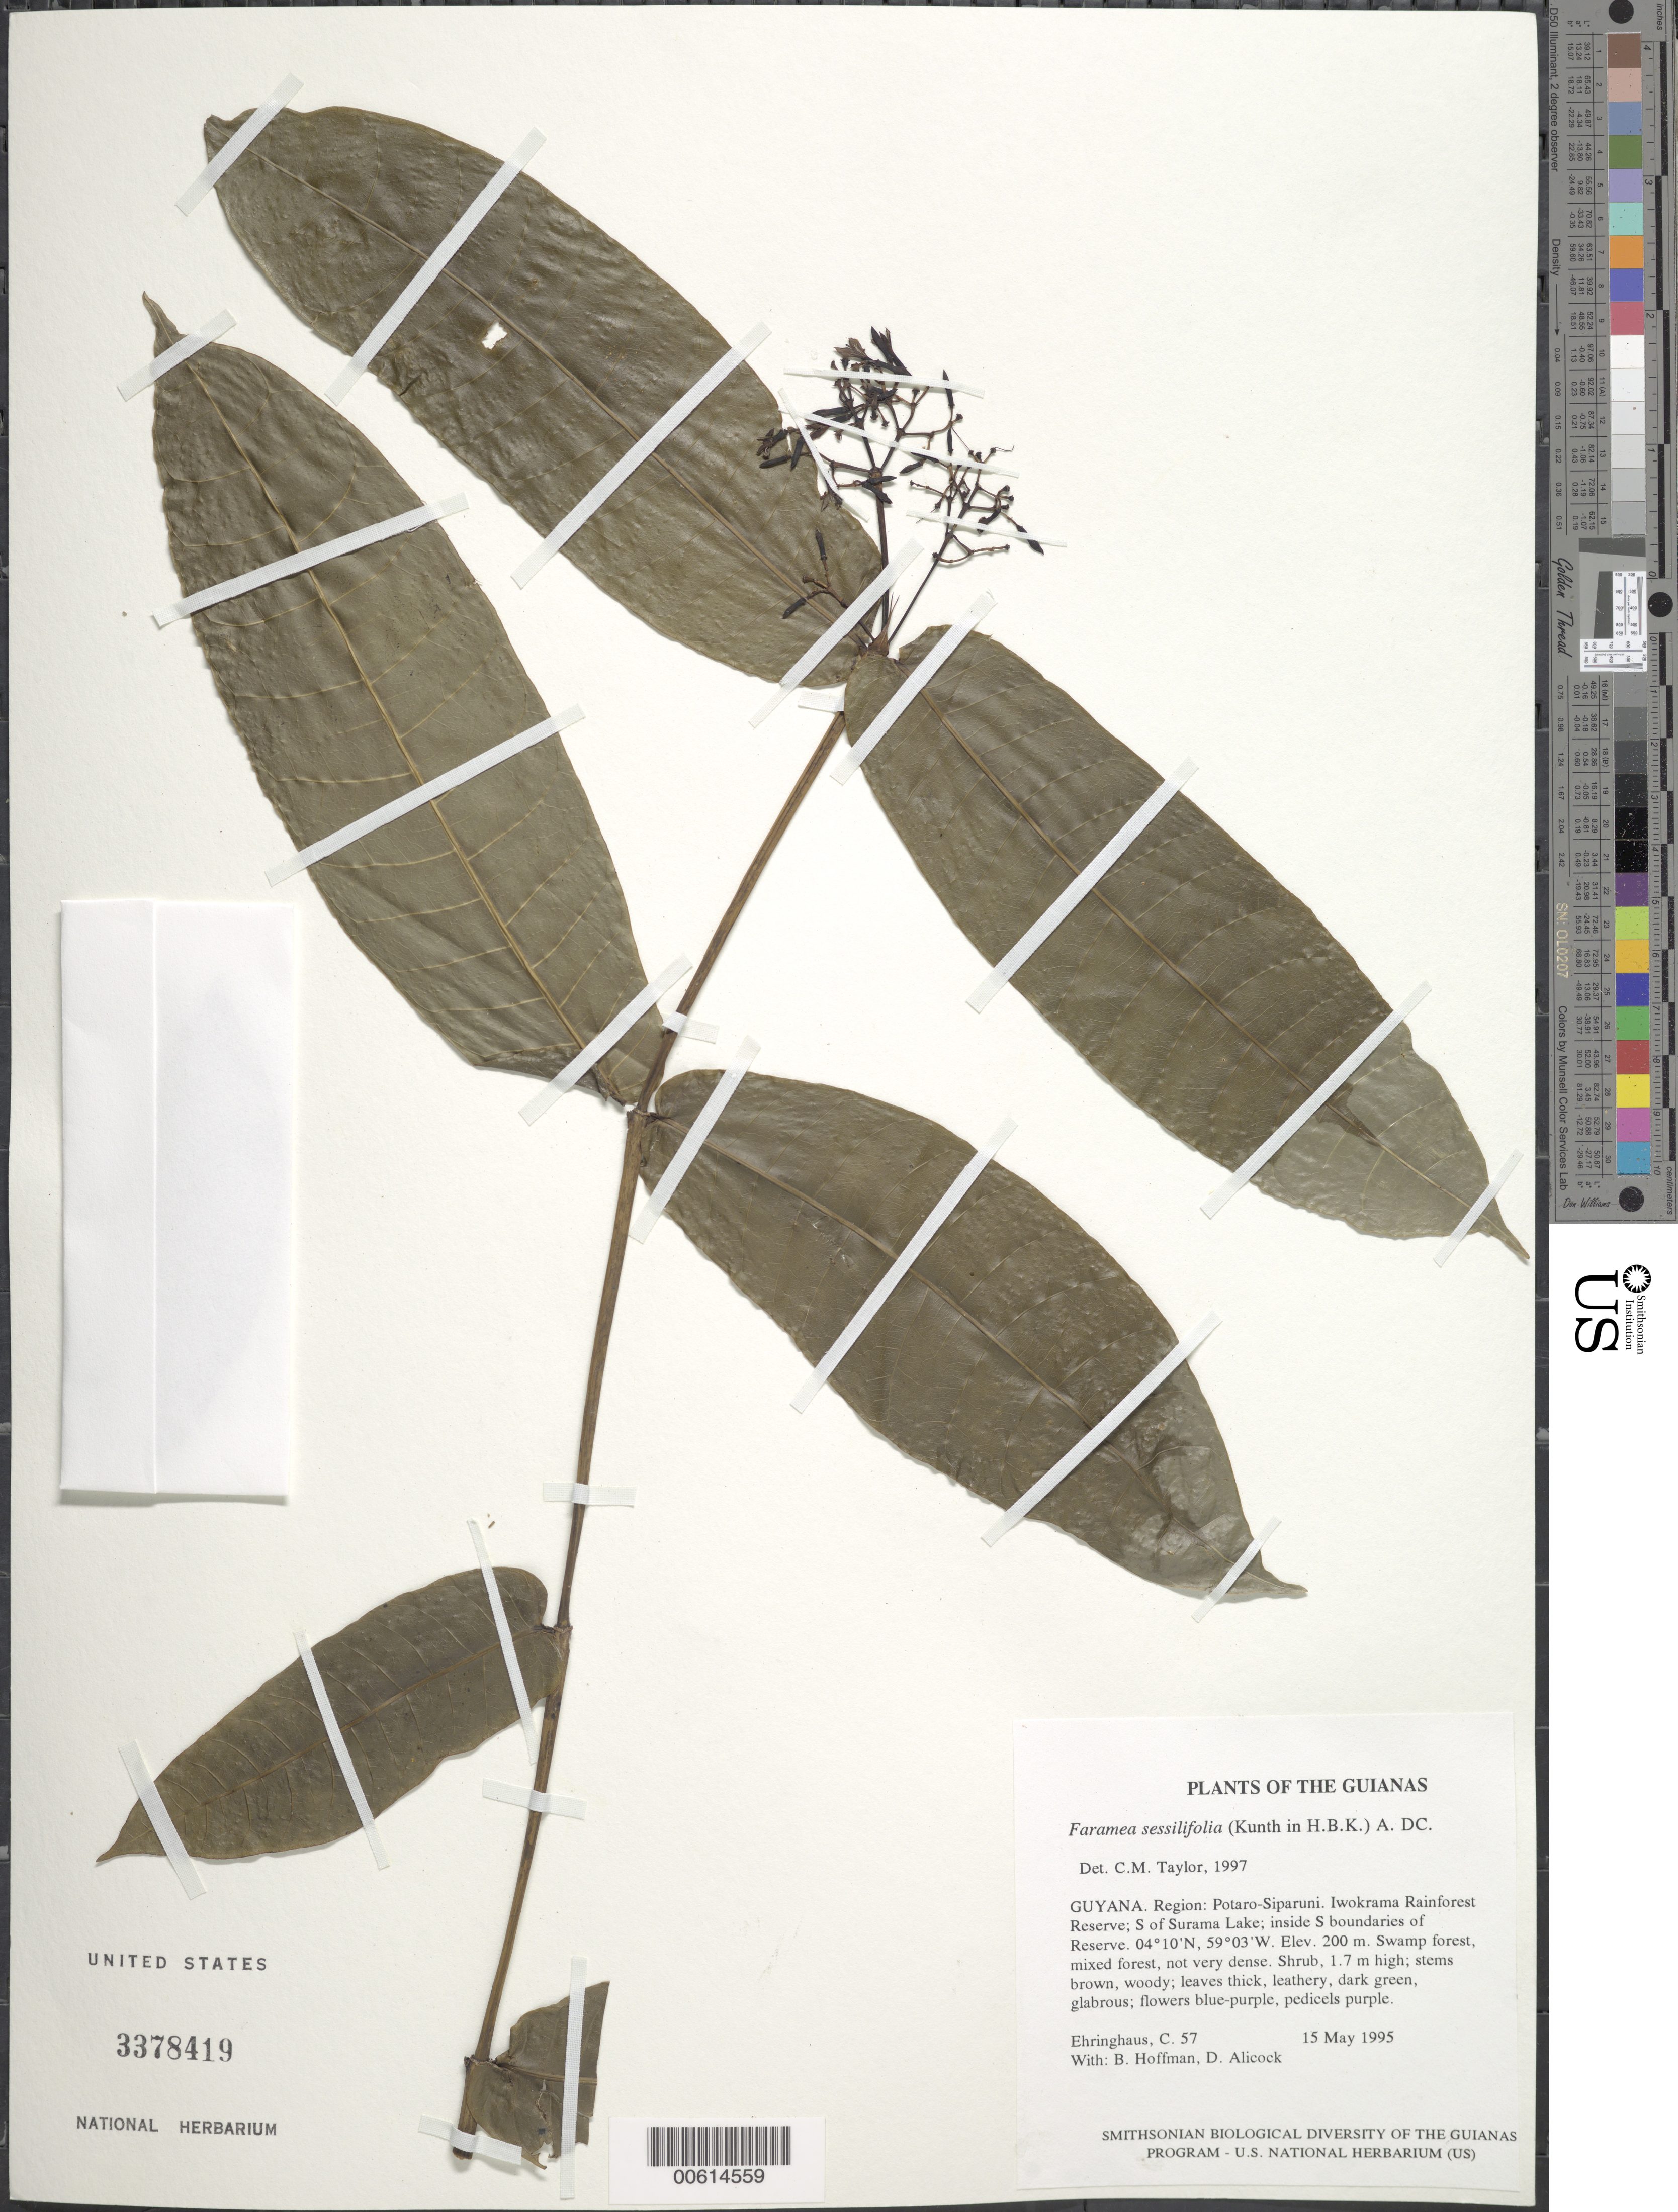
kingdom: Plantae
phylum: Tracheophyta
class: Magnoliopsida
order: Gentianales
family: Rubiaceae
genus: Faramea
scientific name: Faramea sessilifolia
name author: (Kunth) DC.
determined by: Taylor, Charlotte M.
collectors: C. Ehringhaus, B. Hoffman & D. Allicock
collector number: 57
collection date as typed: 15 May 1995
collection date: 1995-05-15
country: Guyana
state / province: Potaro-Siparuni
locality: Iwokrama Rainforest Reserve; S of Surama Lake; inside S boundaries of Reserve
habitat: Swamp forest, mixed forest, not very dense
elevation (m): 200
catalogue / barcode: US 3378419